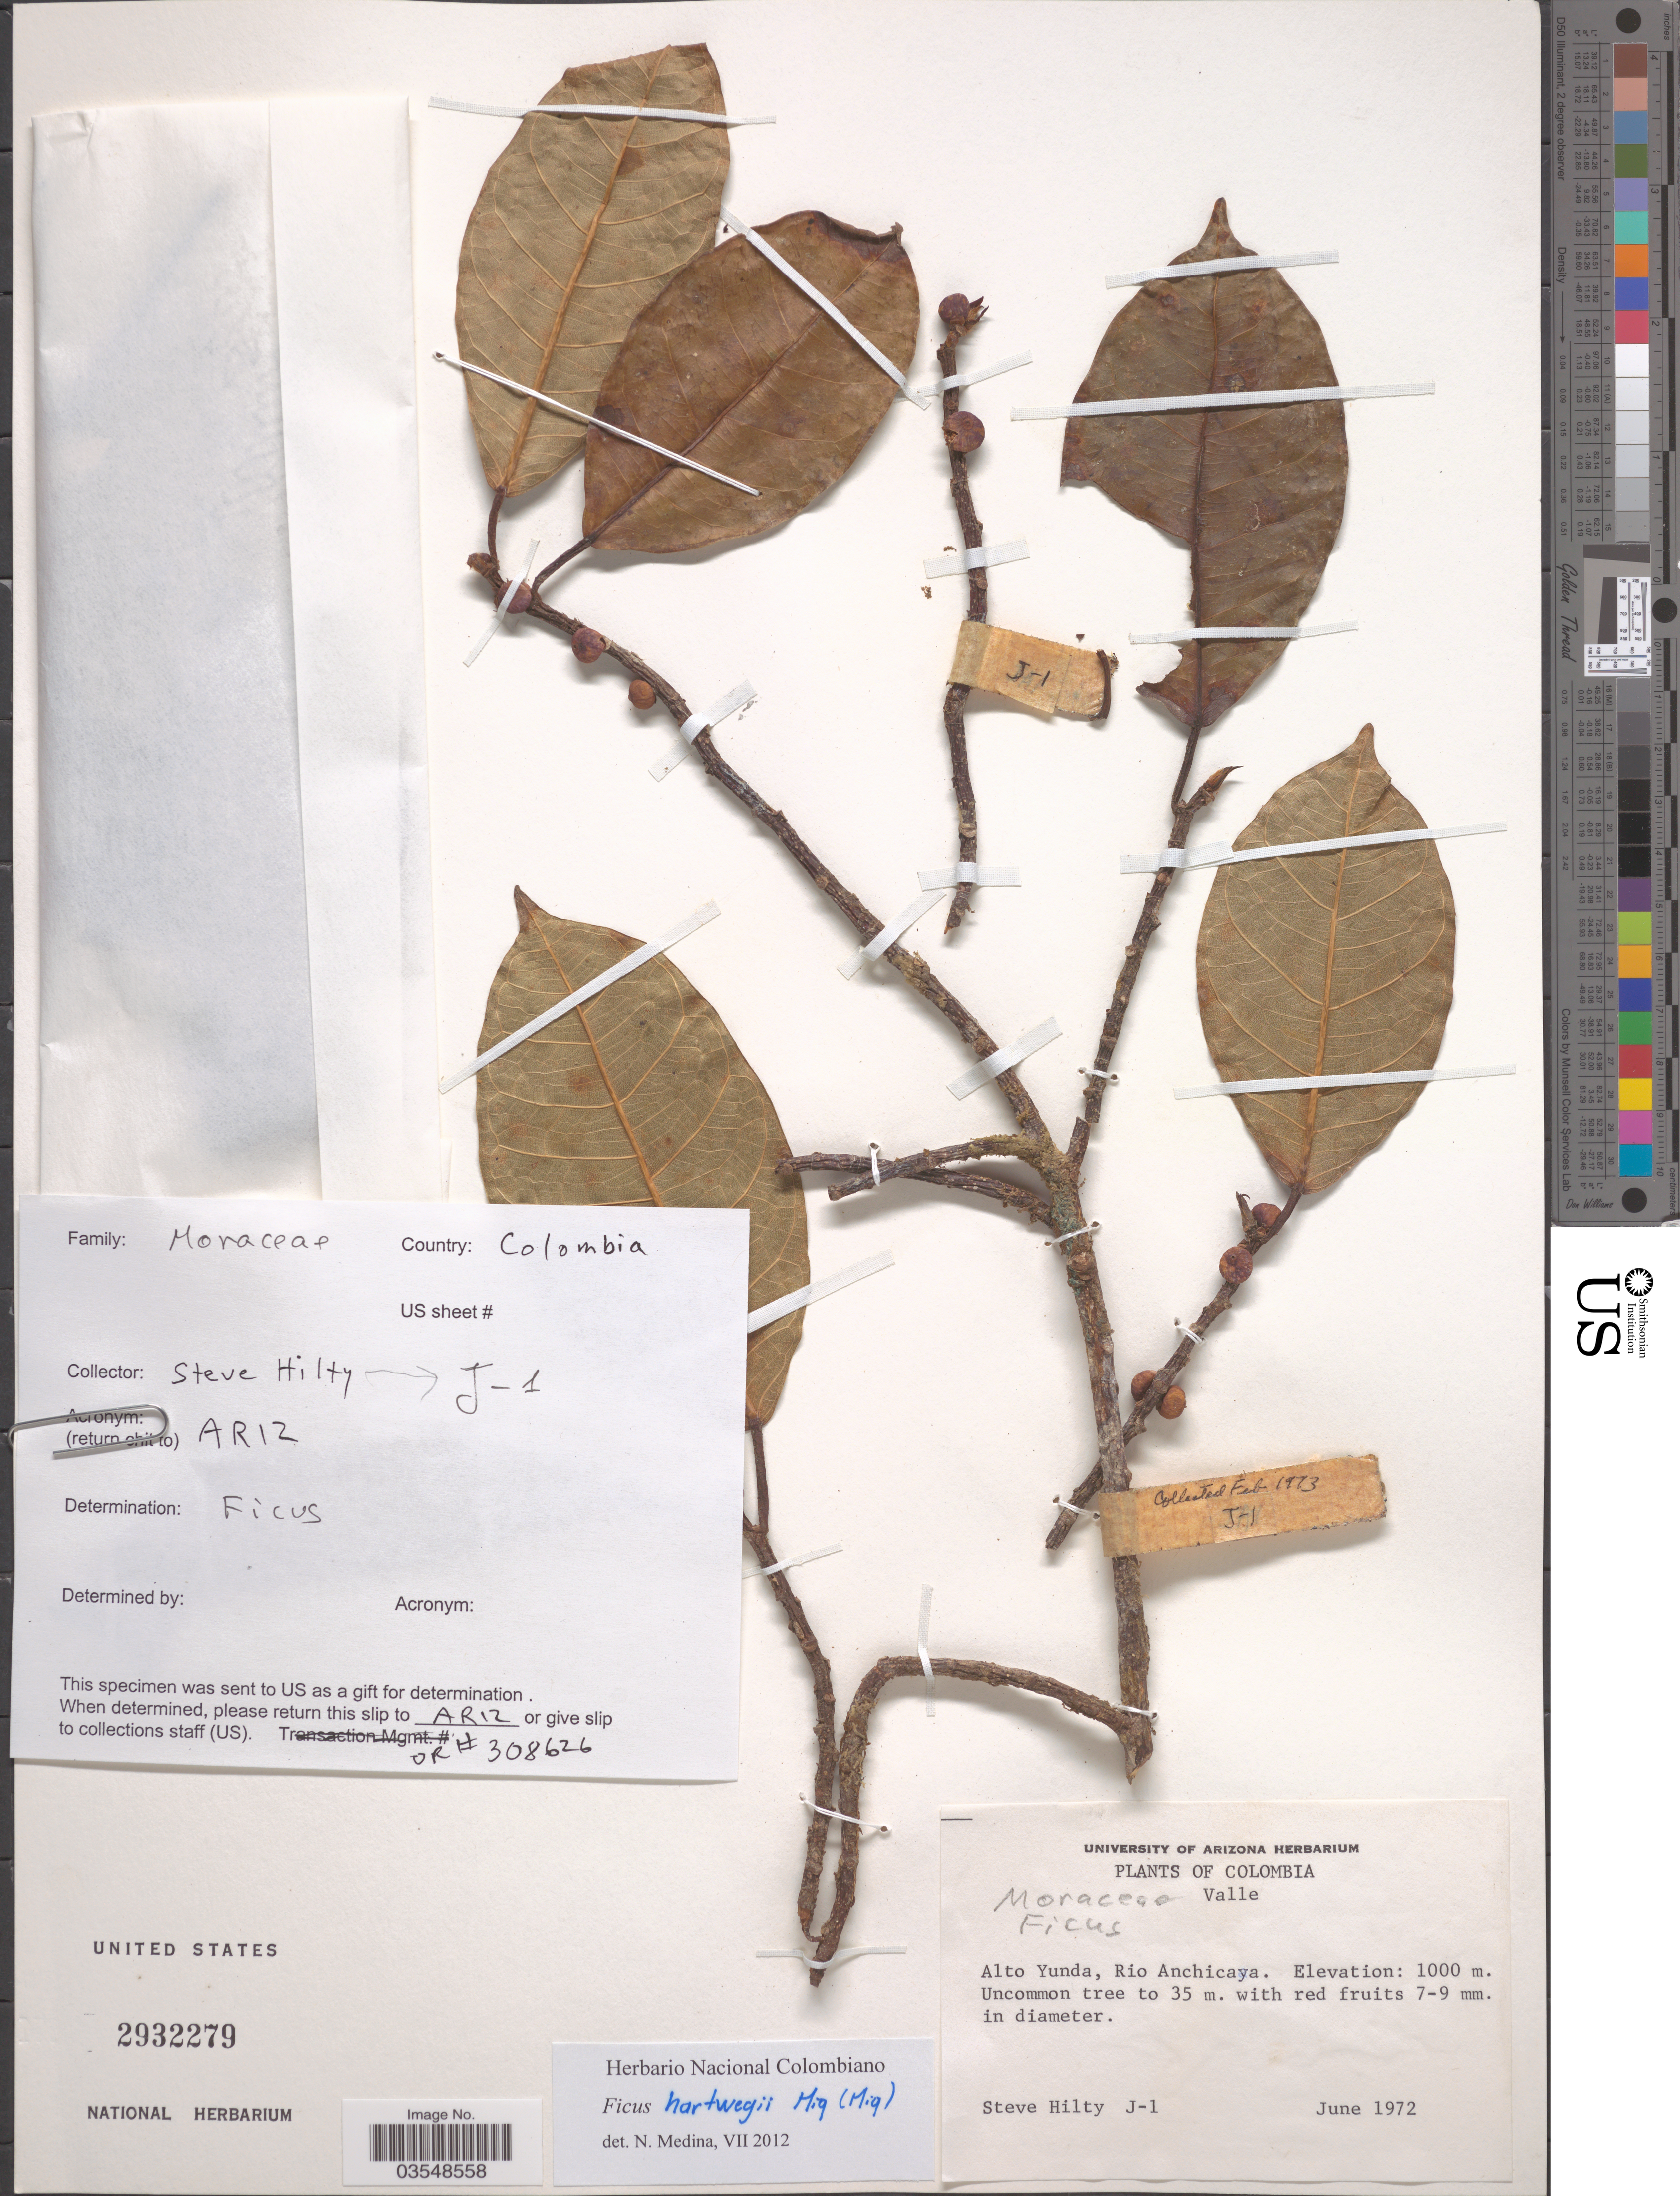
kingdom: Plantae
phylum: Tracheophyta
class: Magnoliopsida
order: Rosales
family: Moraceae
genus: Ficus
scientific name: Ficus hartwegii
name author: (Miq.) Miq.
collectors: S. Hilty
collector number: J-1*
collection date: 1972-06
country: Colombia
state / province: Valle del Cauca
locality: Valle. Alto Yunda, Rio Anchicaya.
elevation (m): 1000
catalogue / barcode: US 2932279